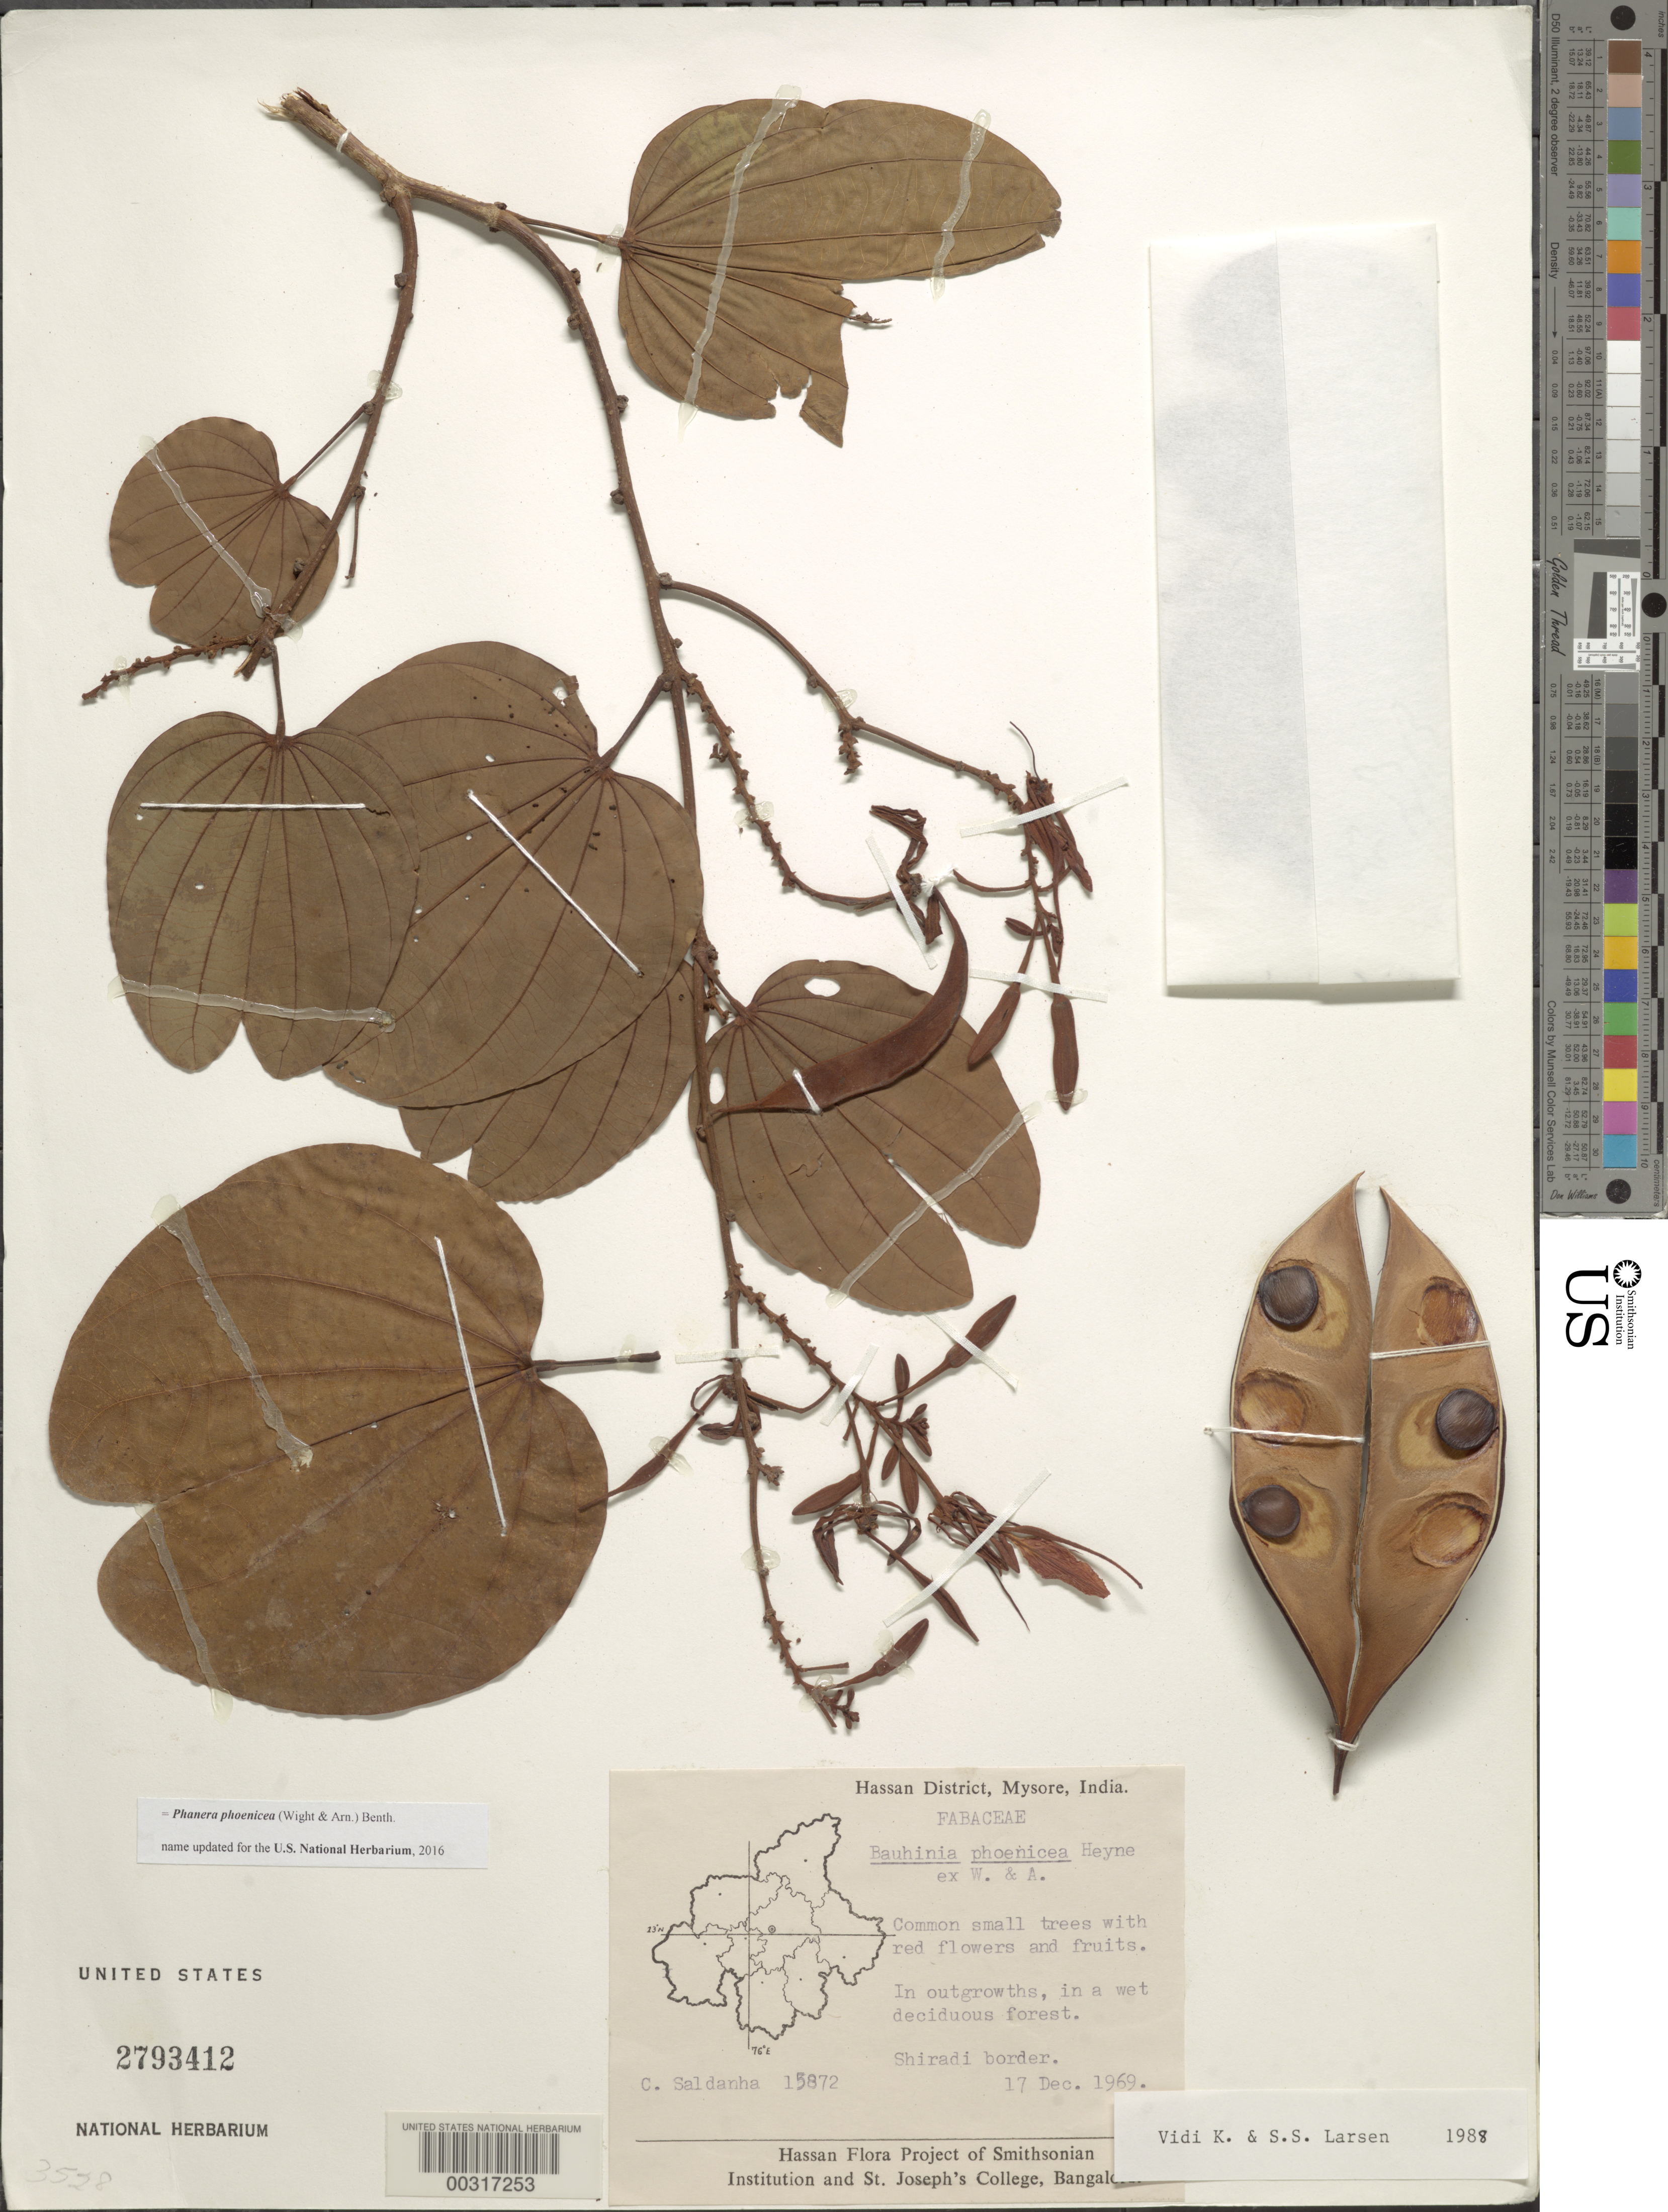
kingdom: Plantae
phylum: Tracheophyta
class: Magnoliopsida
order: Fabales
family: Fabaceae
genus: Phanera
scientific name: Phanera phoenicea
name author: Benth.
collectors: C. J. Saldanha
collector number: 15872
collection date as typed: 17 Dec 1969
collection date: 1969-12-17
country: India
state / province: Karnataka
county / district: Hassan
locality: Shiradi border, mysore state [mysore state = karnataka.]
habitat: In outgrowths, in wet deciduous forest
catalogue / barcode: US 2793412